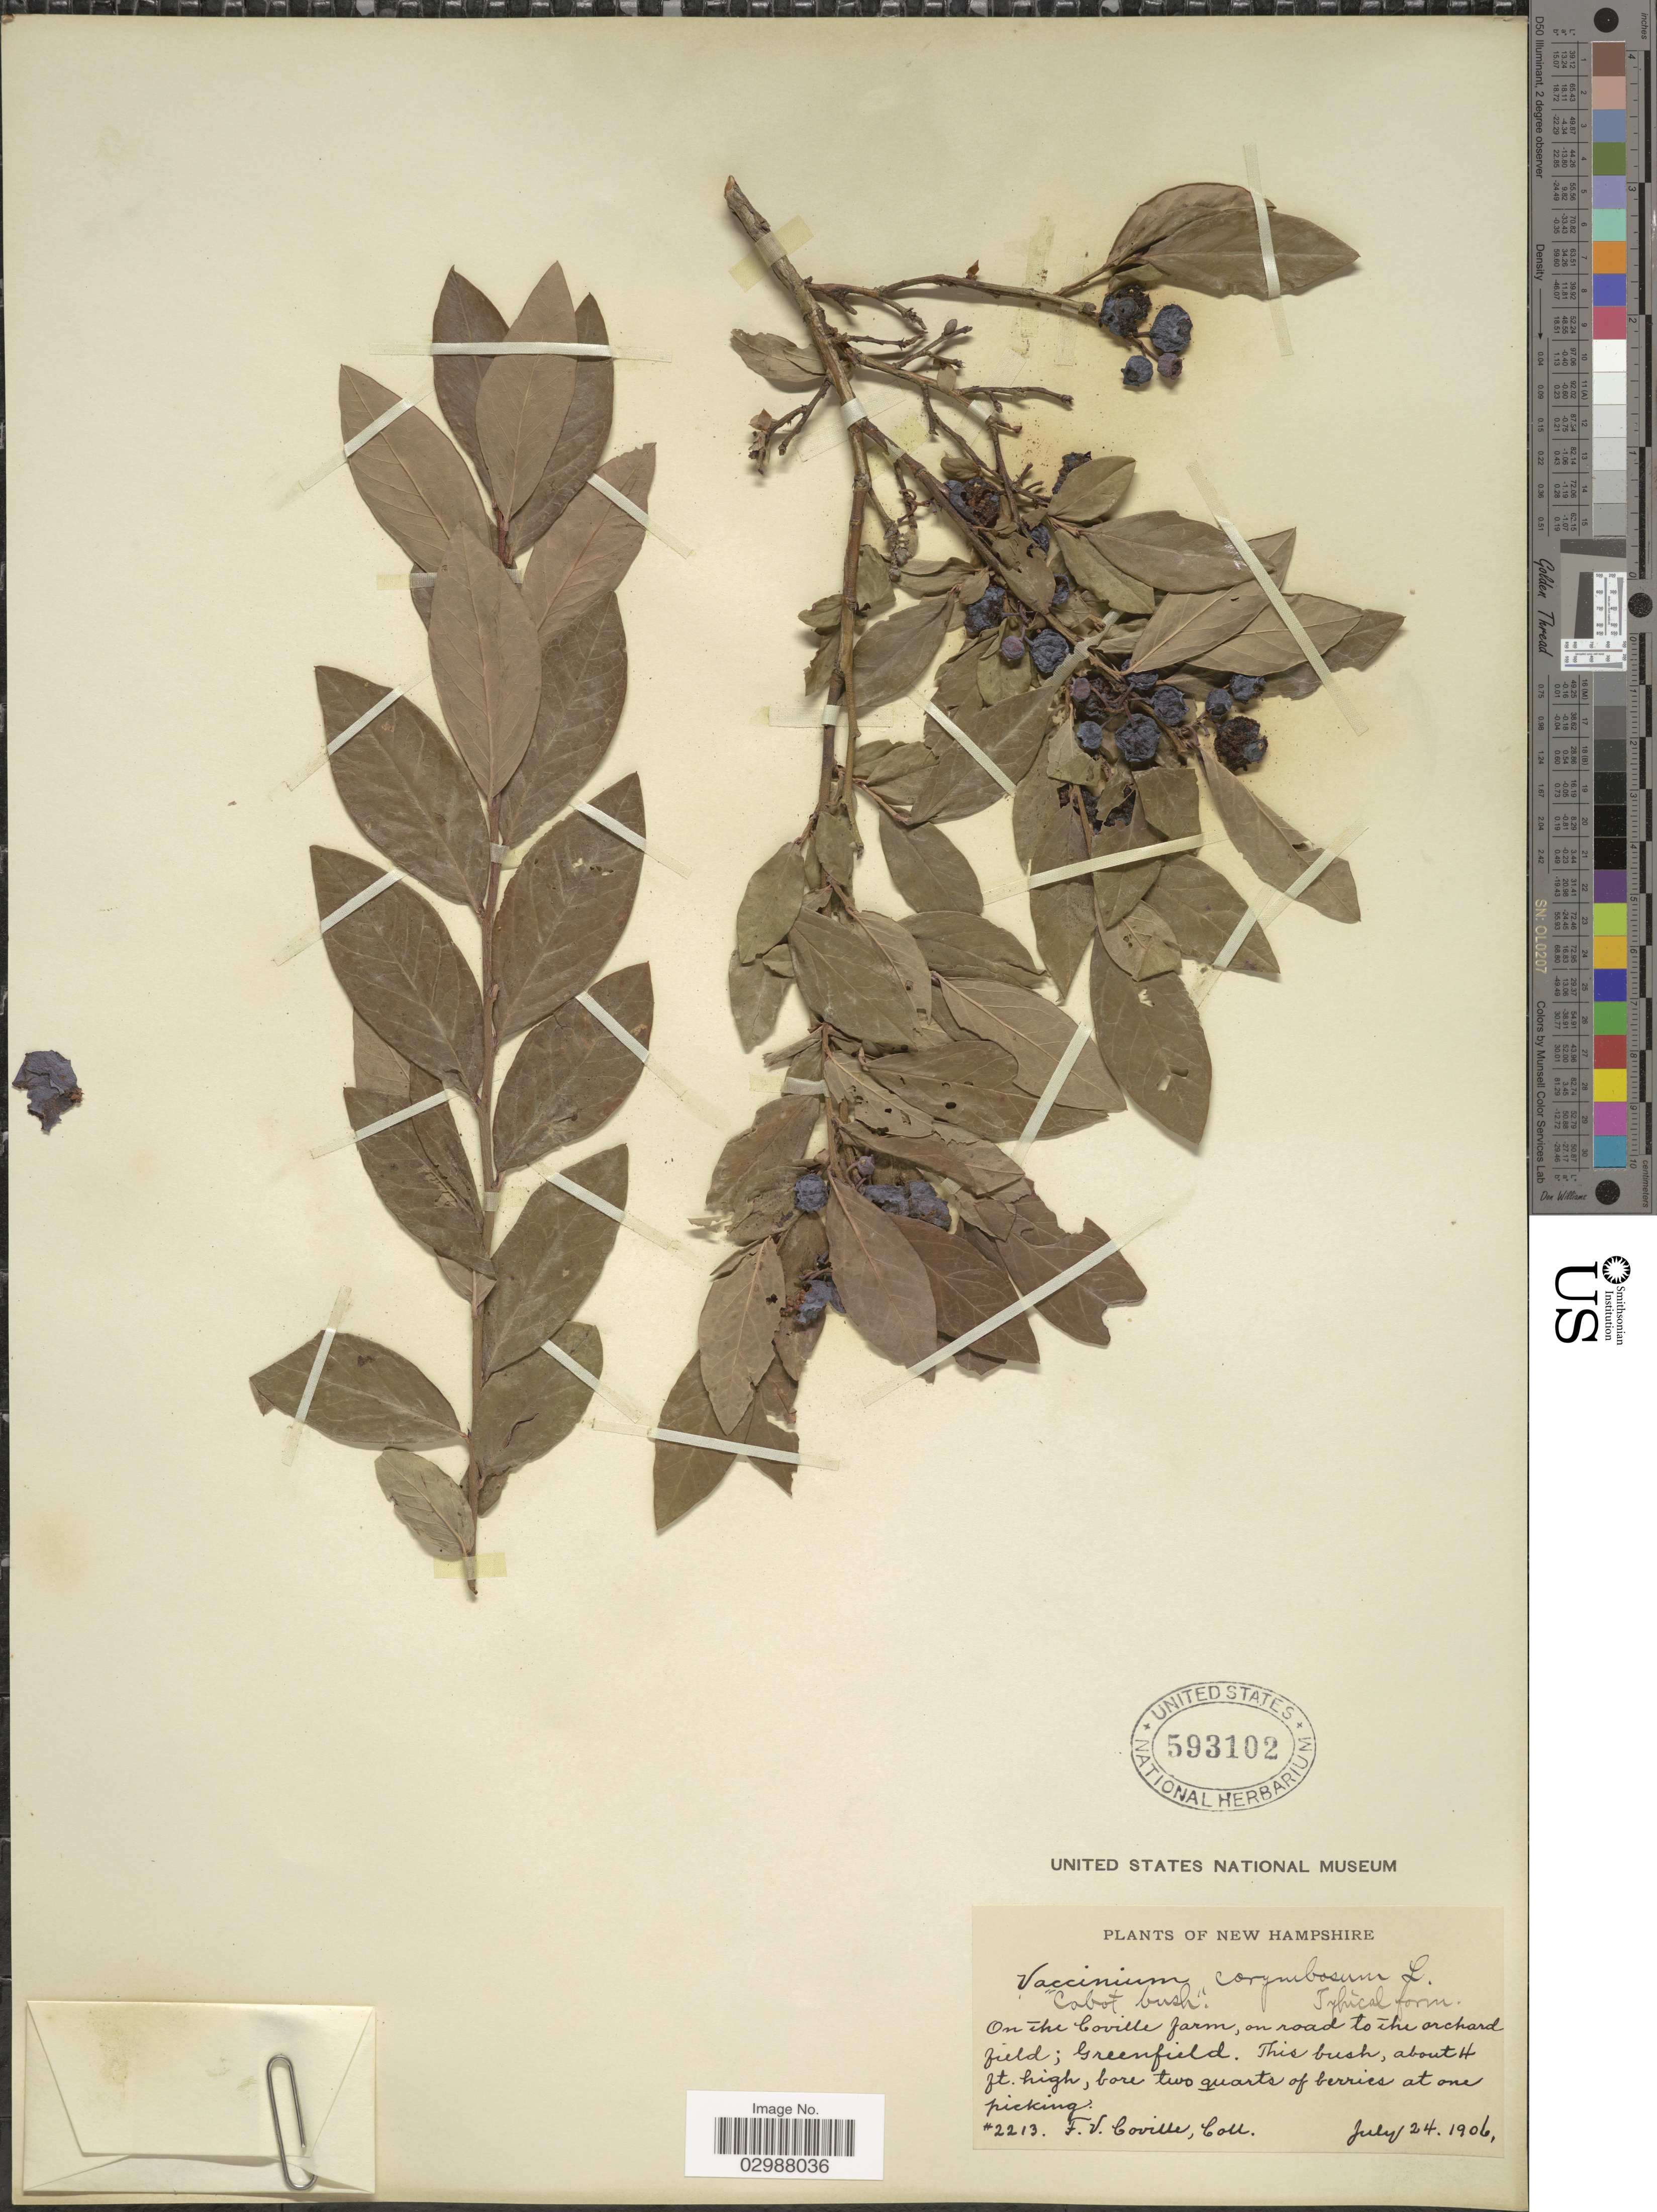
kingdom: Plantae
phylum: Tracheophyta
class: Magnoliopsida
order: Ericales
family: Ericaceae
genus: Vaccinium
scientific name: Vaccinium corymbosum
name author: L.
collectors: F. V. Coville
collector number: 2213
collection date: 1906-07-24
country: United States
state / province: New Hampshire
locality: On the Coville farm, on road to the orchard field; Greenfield.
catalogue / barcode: US 593102